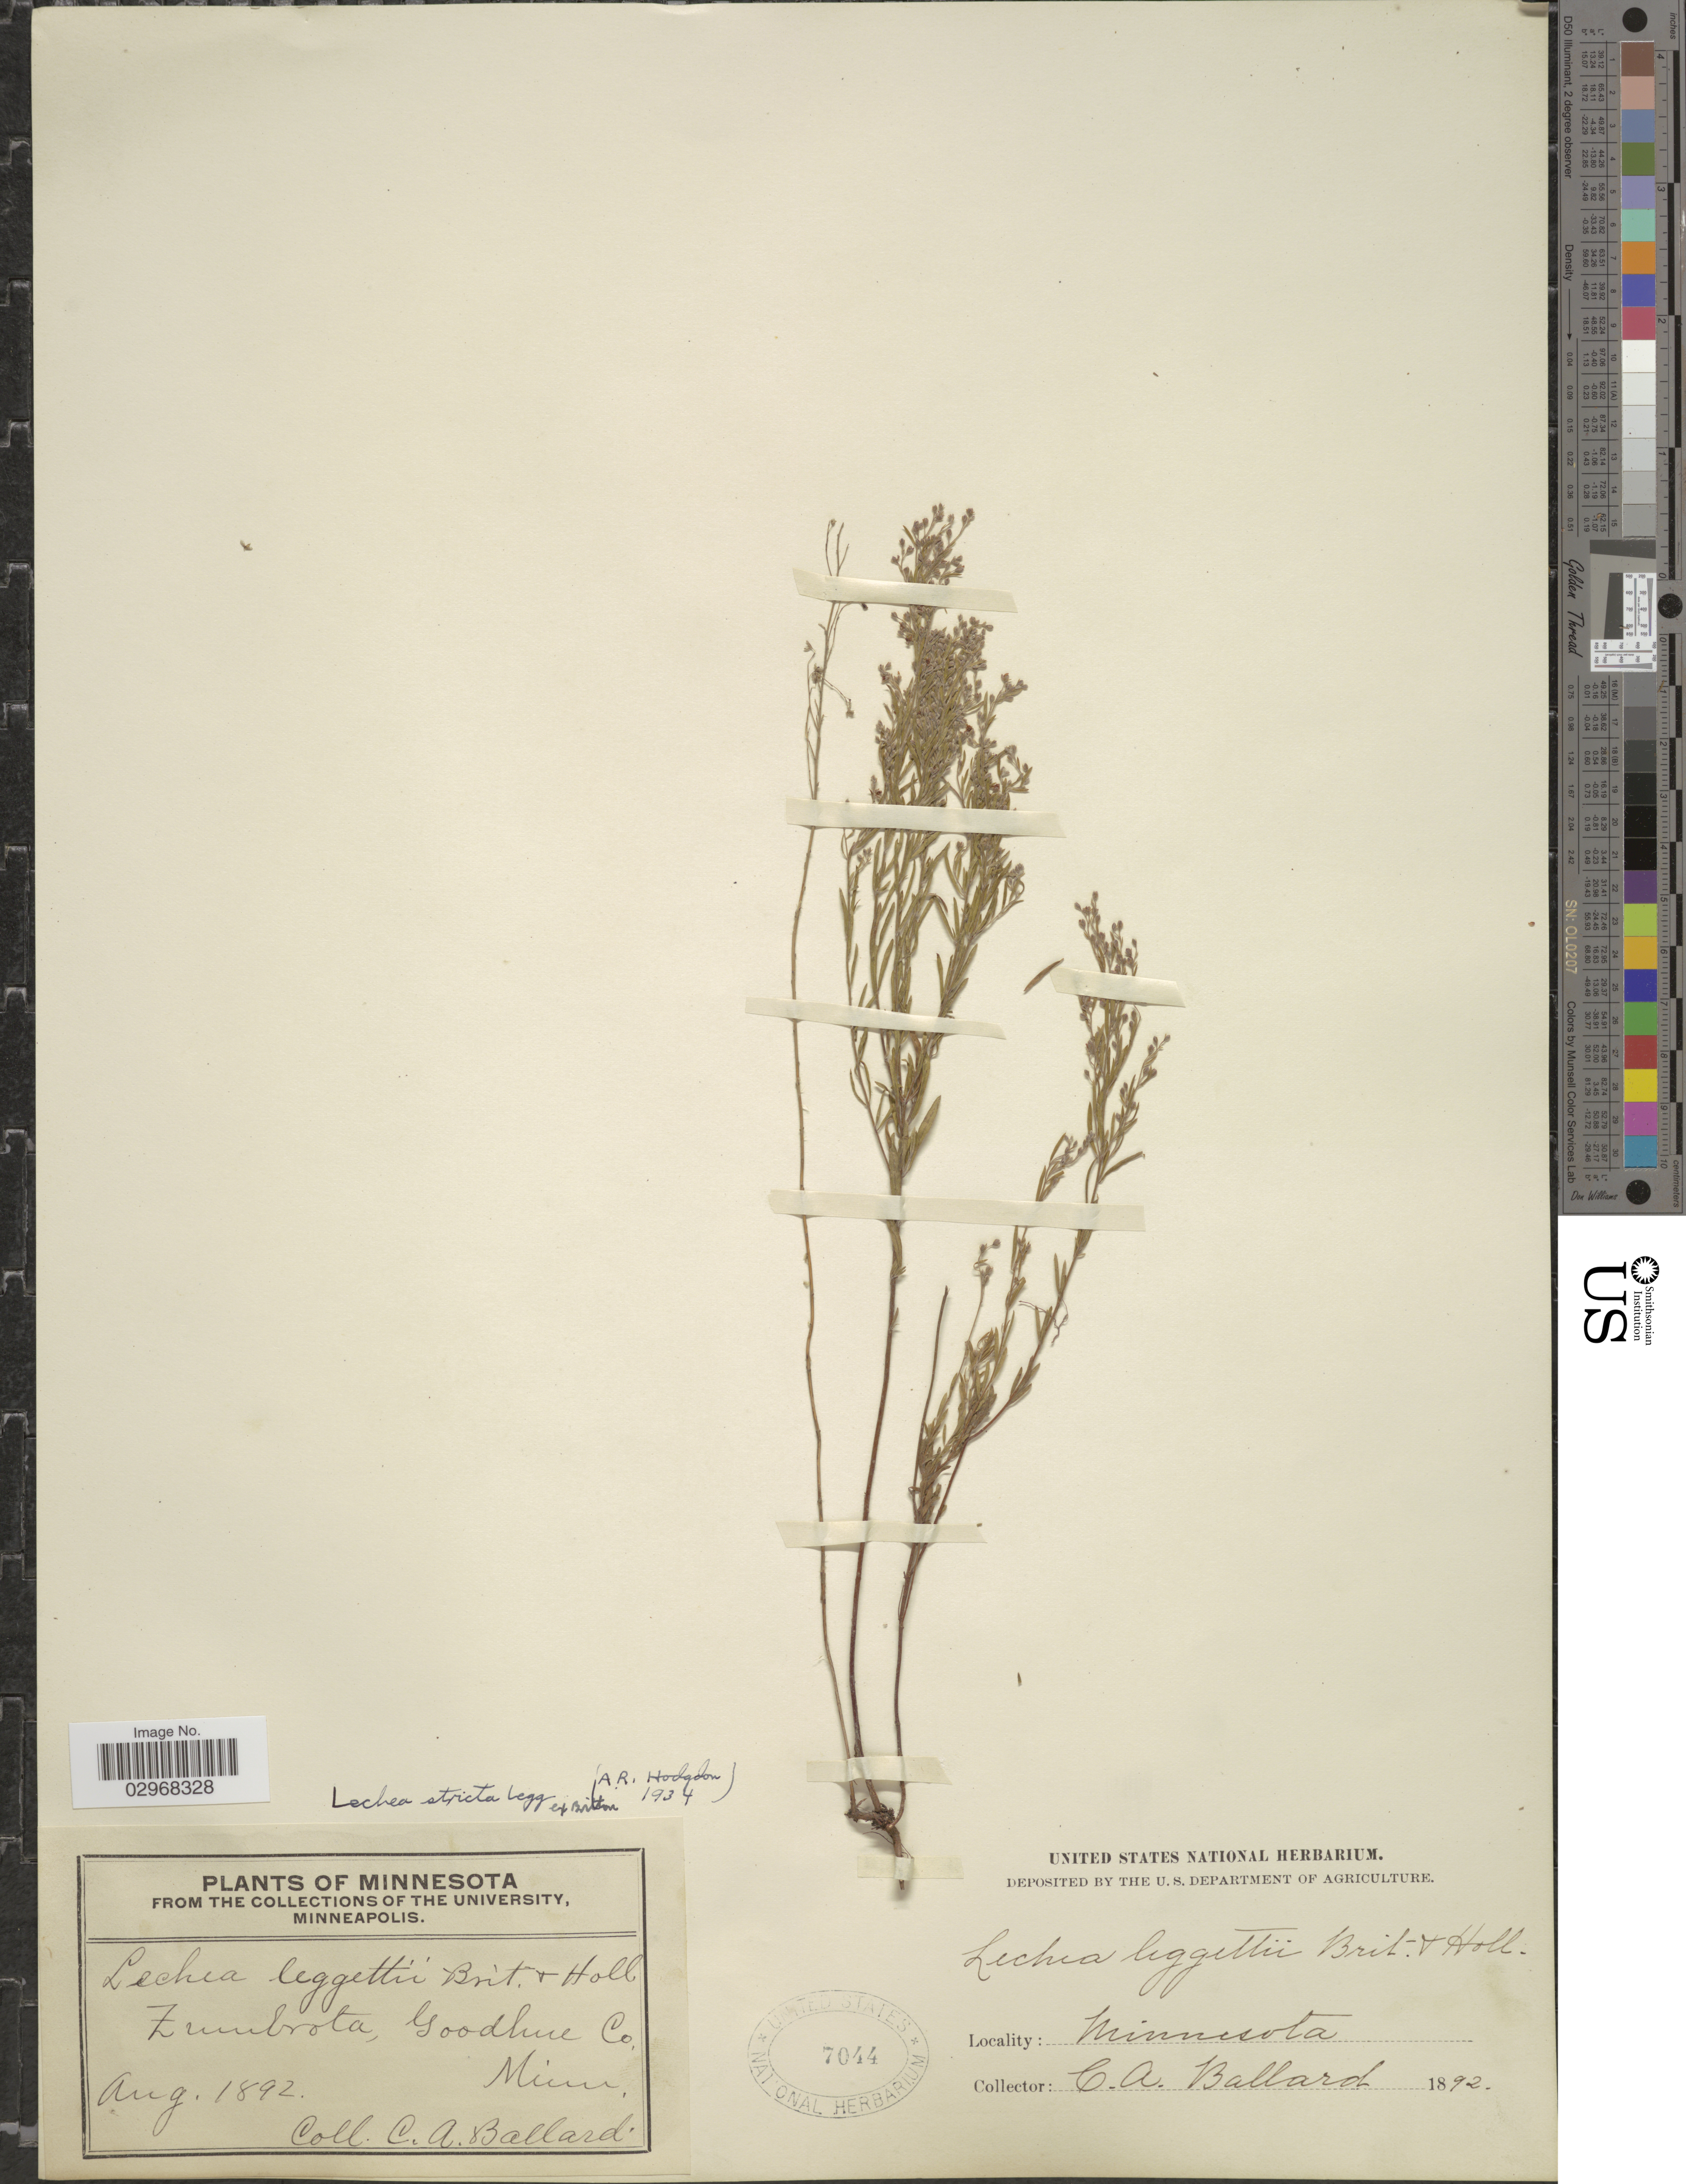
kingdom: Plantae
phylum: Tracheophyta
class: Magnoliopsida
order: Malvales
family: Cistaceae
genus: Lechea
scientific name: Lechea stricta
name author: Legg.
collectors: C. A. Ballard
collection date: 1892-08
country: United States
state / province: Minnesota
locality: Zumbrota, Goodhue Co.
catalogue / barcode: US 7044